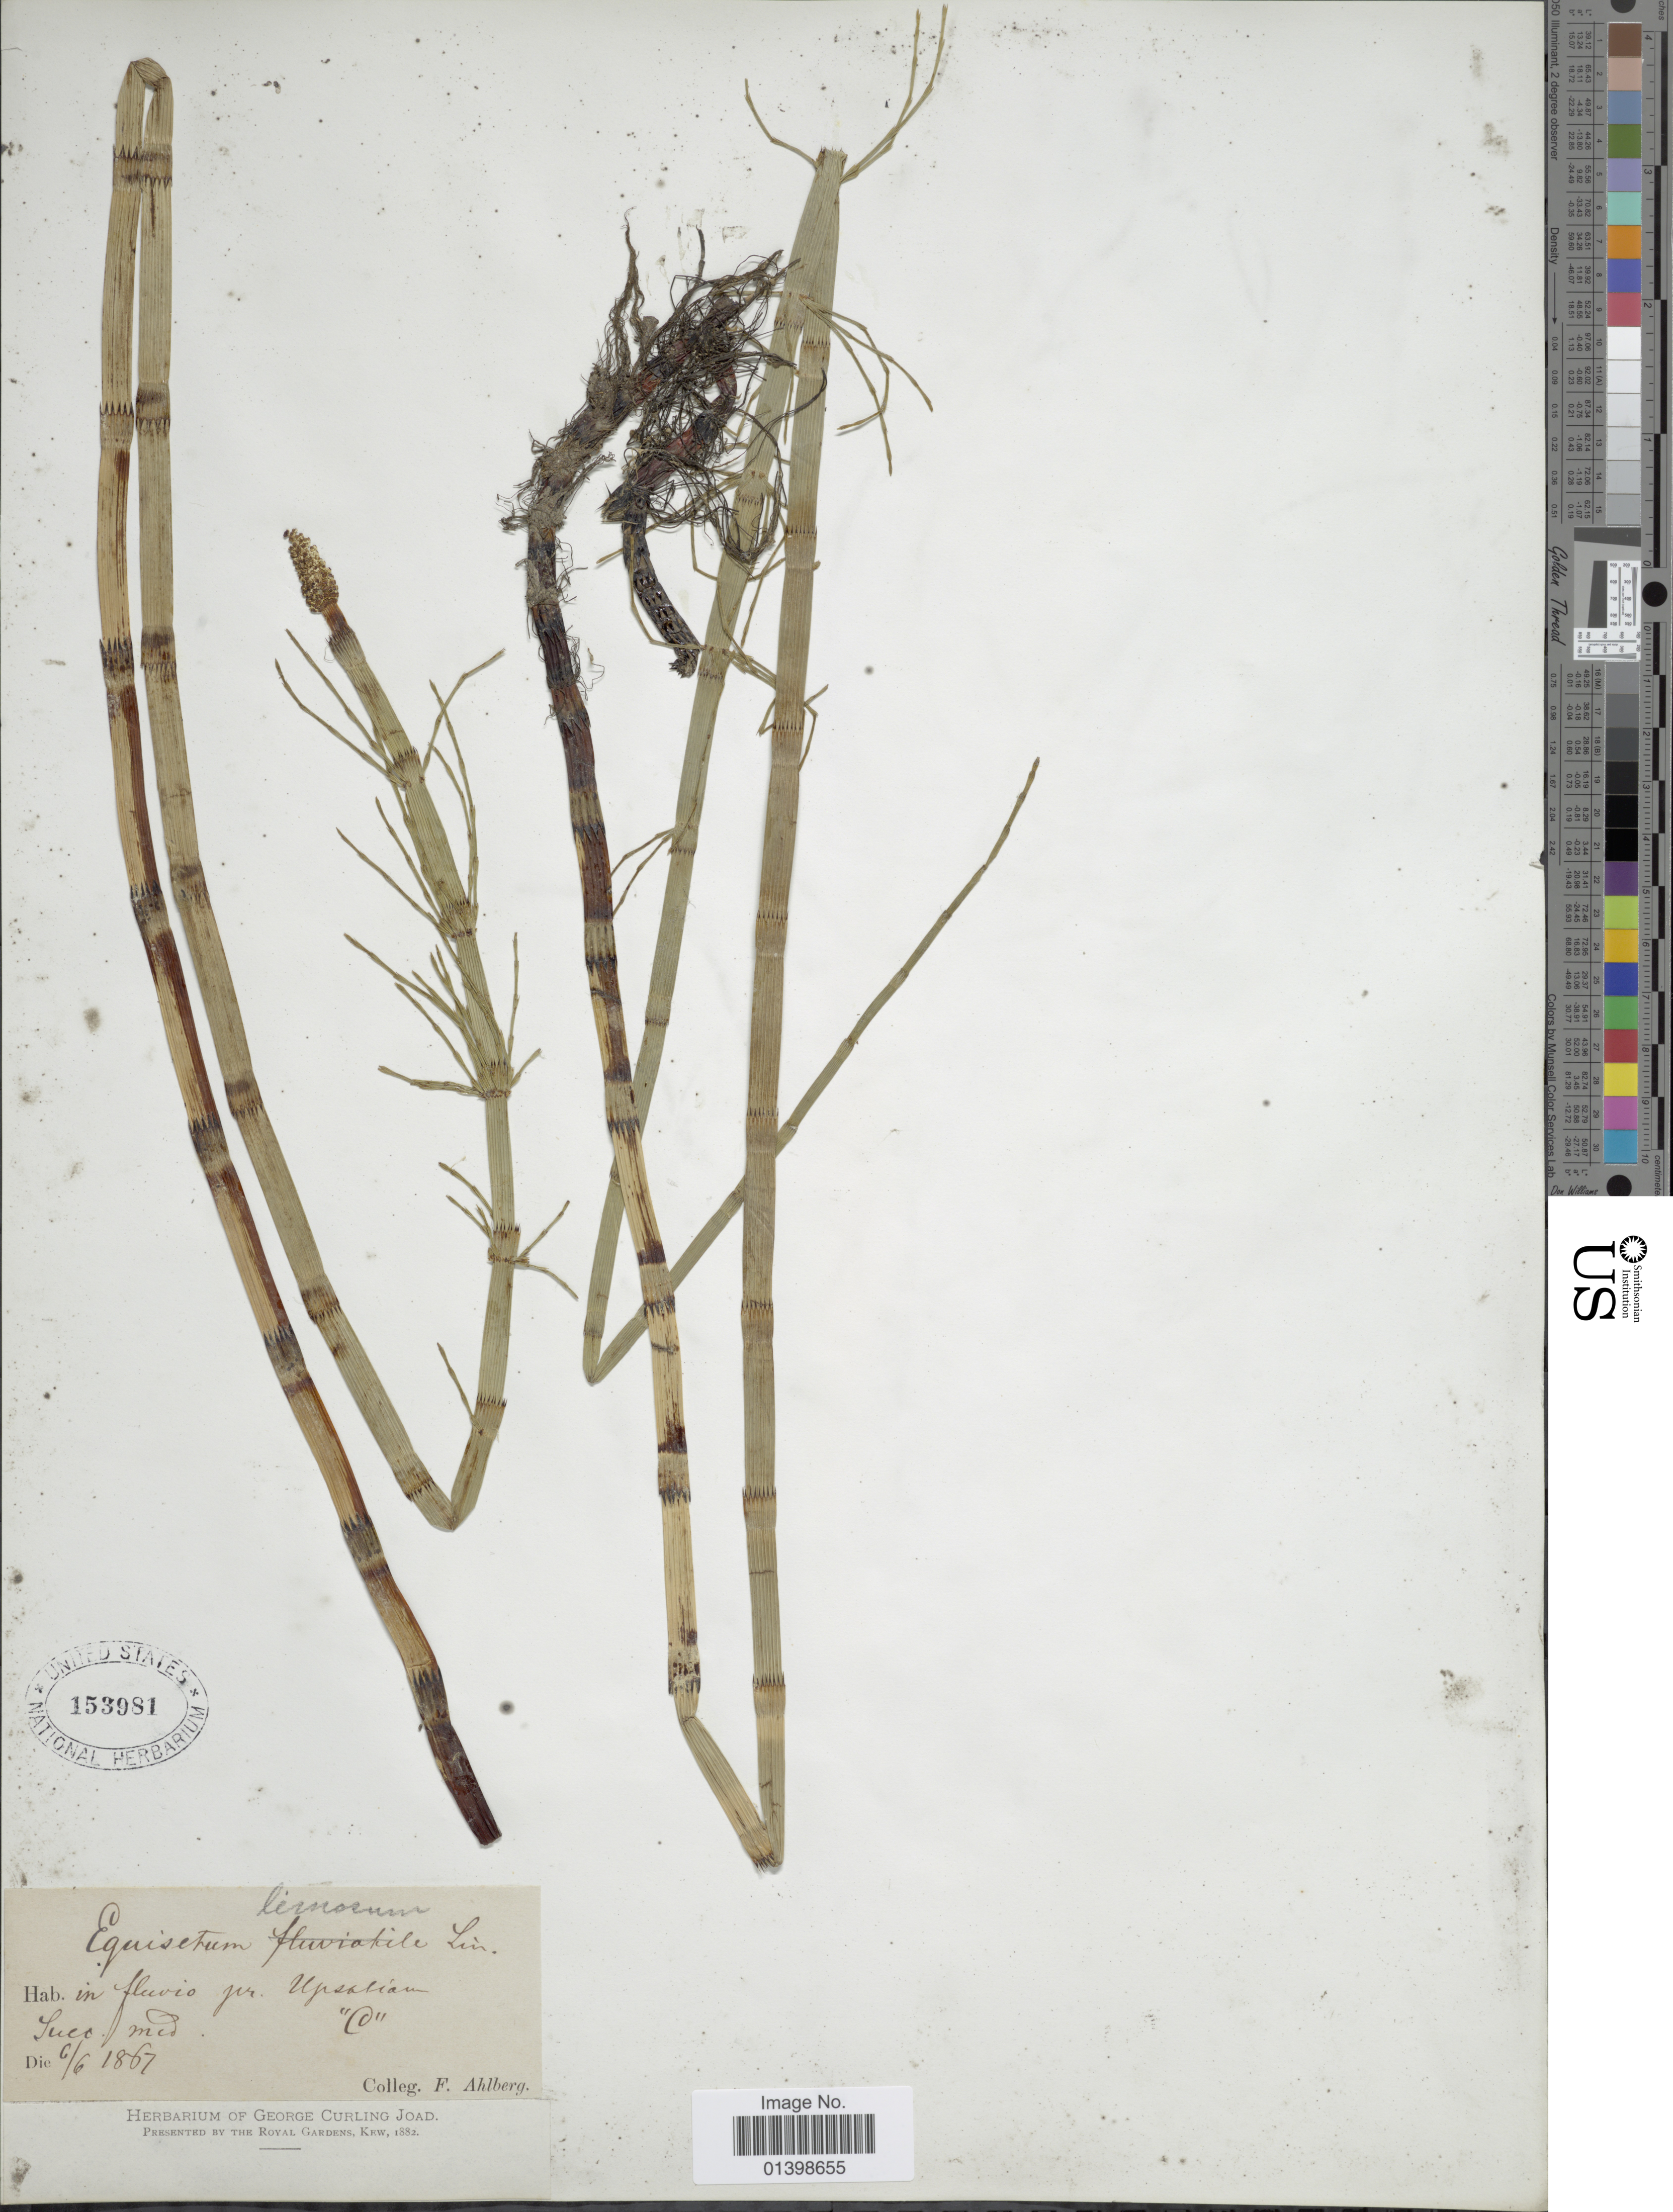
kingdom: Plantae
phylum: Tracheophyta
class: Polypodiopsida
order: Equisetales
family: Equisetaceae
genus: Equisetum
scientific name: Equisetum fluviatile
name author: L.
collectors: F. Ahlberg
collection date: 1867-06-06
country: Sweden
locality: In fluvio pr Upsalian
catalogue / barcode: US 153981